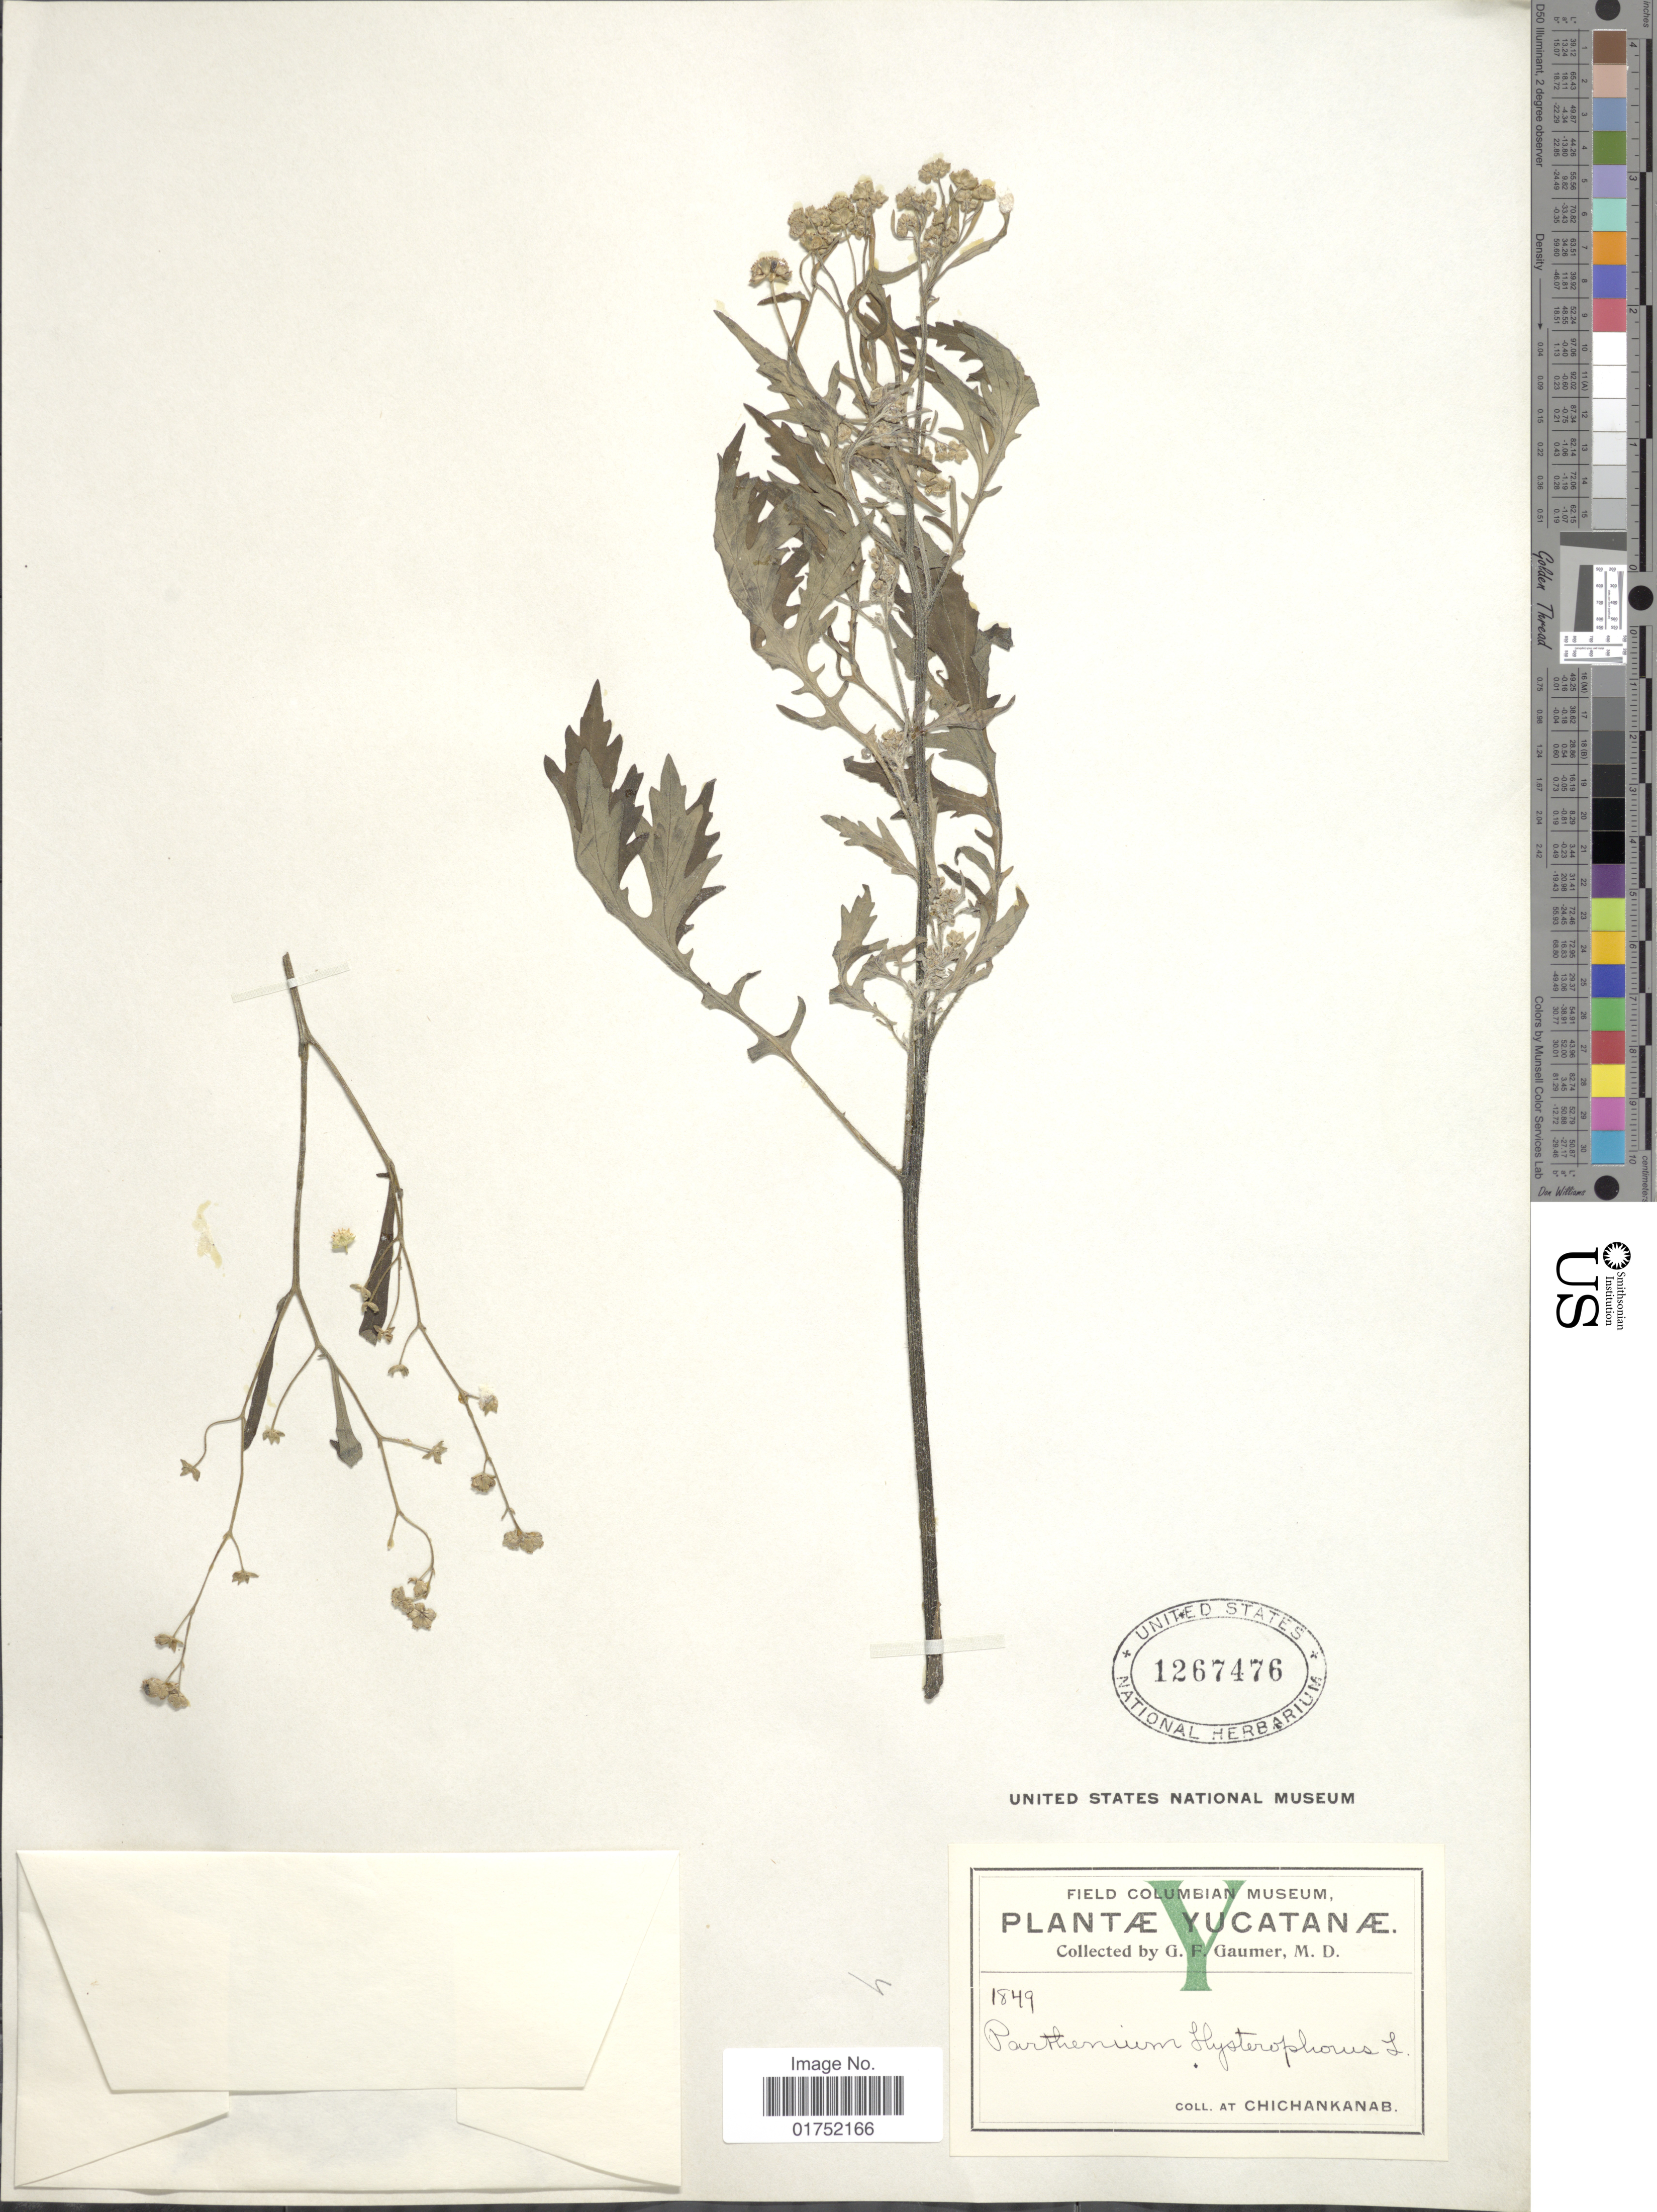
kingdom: Plantae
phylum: Tracheophyta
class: Magnoliopsida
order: Asterales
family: Asteraceae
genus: Parthenium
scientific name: Parthenium hysterophorus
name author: L.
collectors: G. F. Gaumer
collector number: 1849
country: Mexico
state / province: Yucatán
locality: Chichankanab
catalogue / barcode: US 1267476